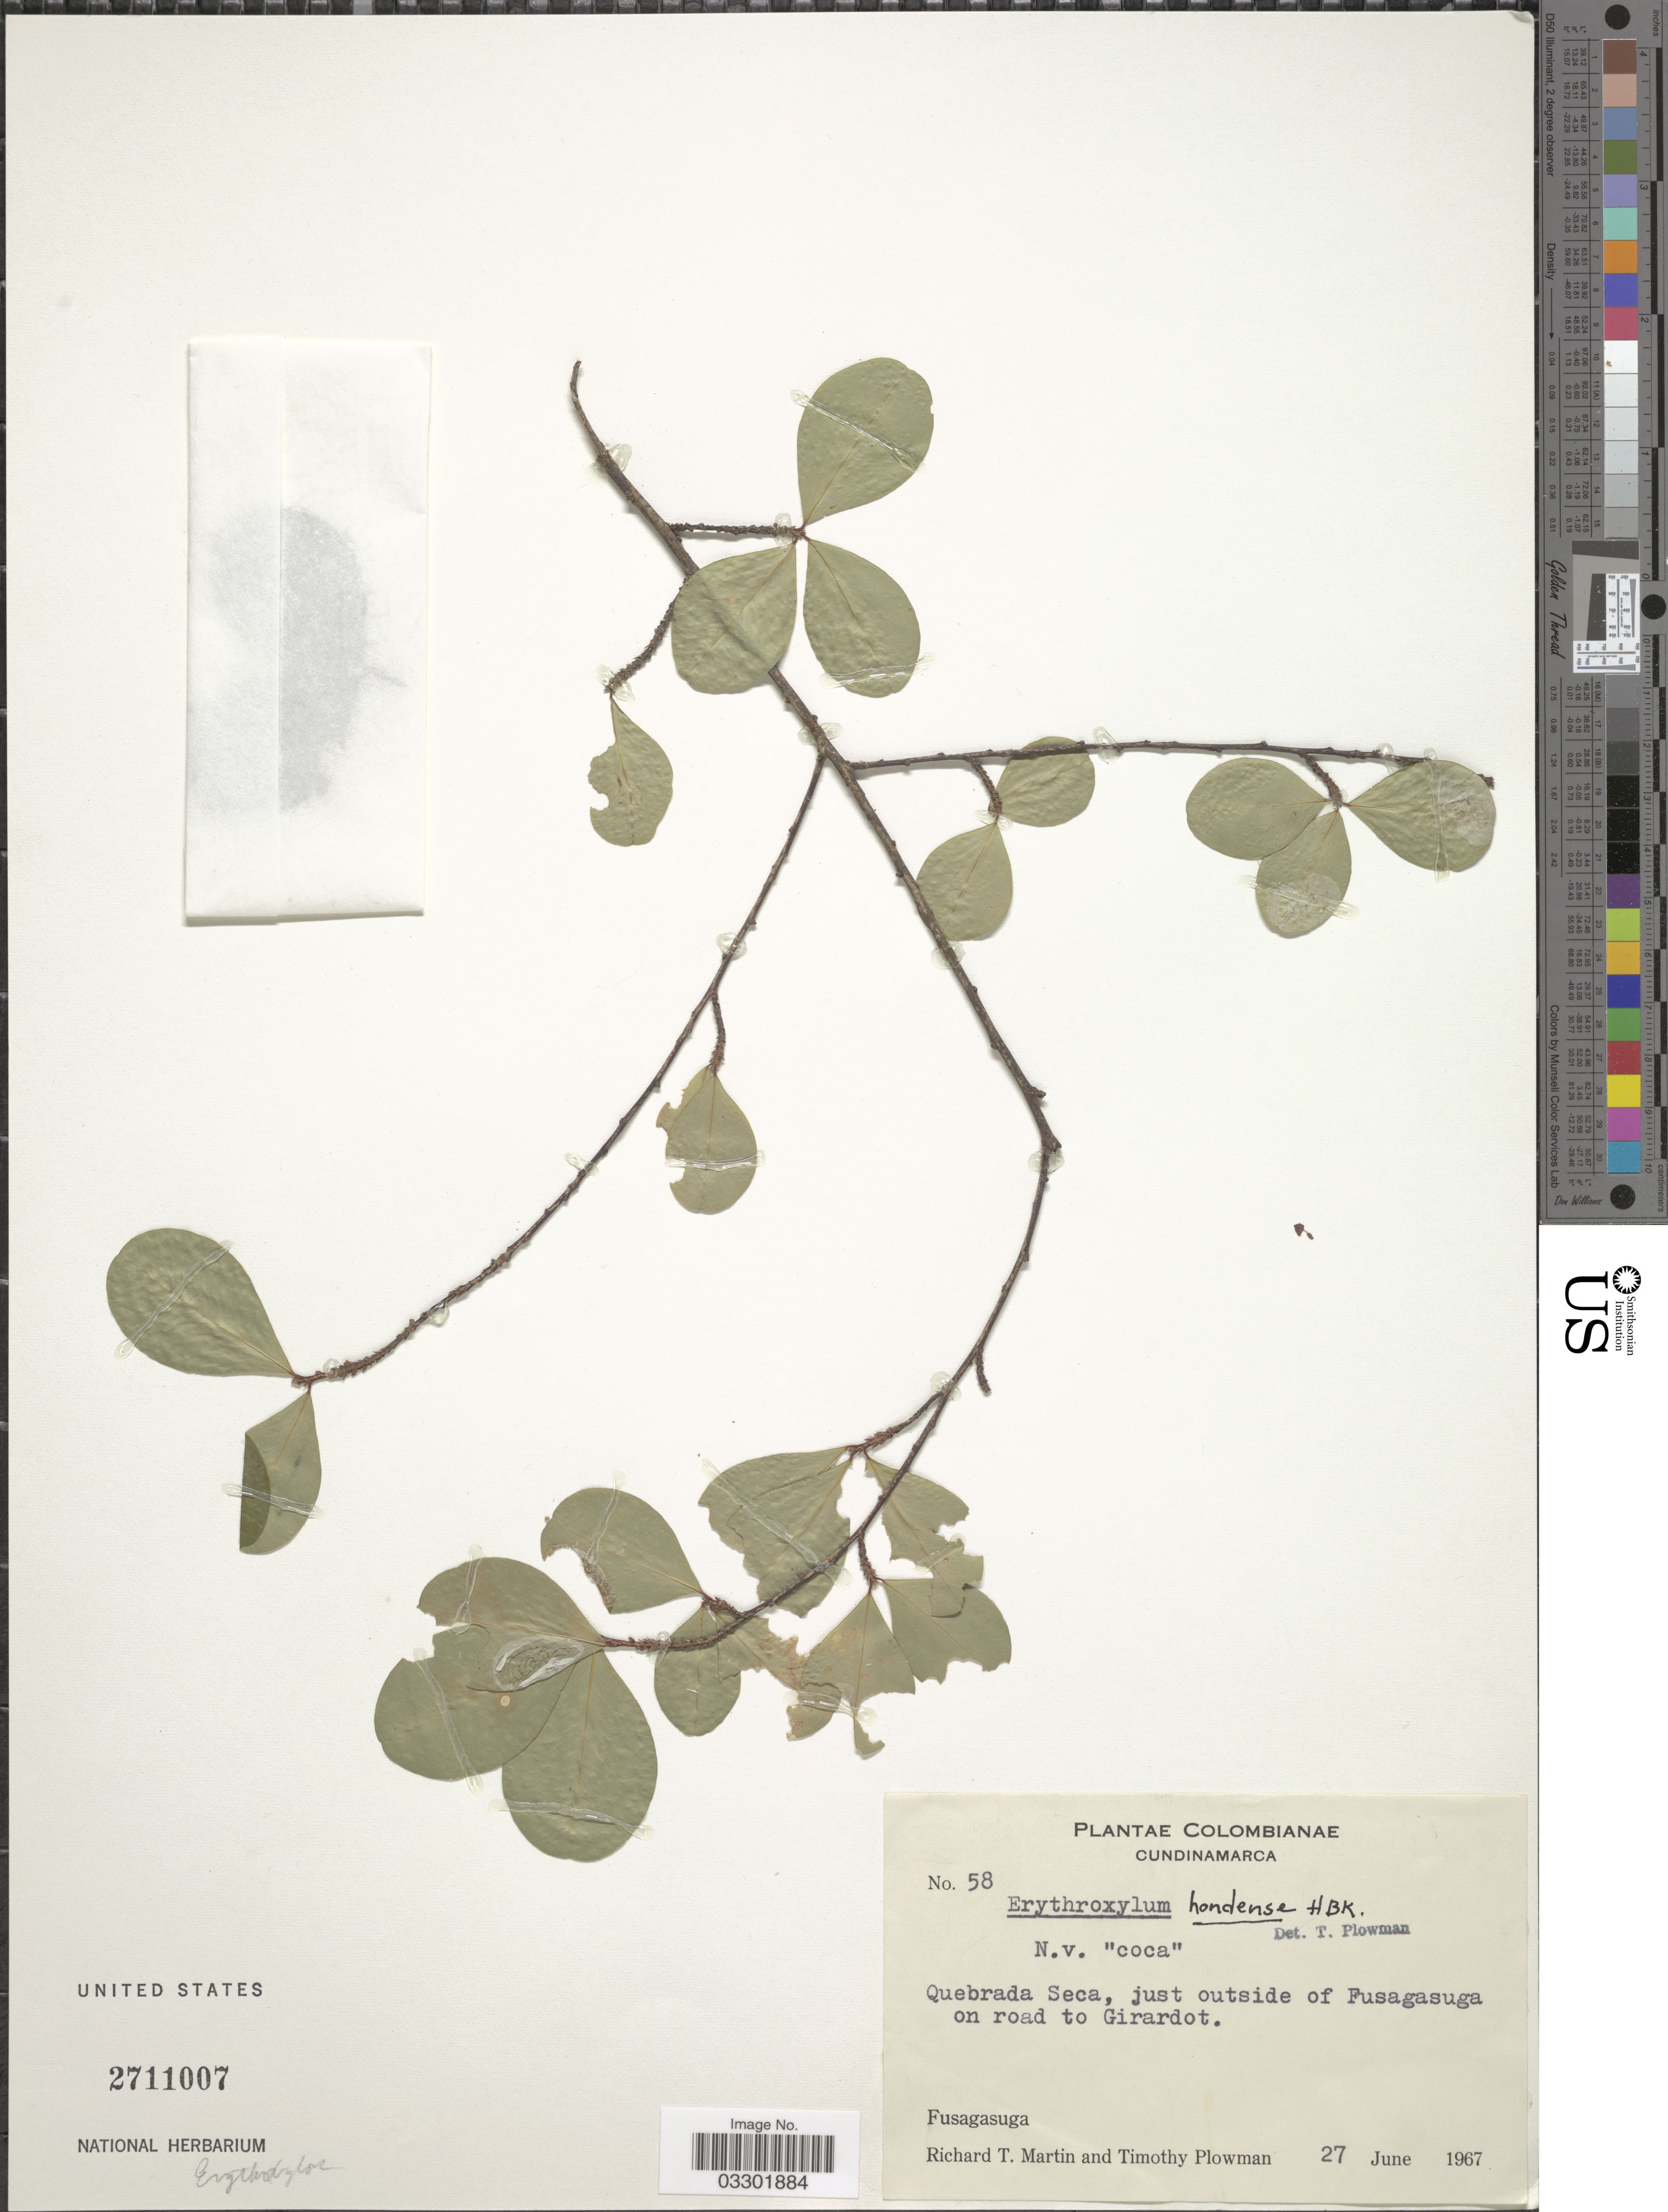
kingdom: Plantae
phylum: Tracheophyta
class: Magnoliopsida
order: Malpighiales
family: Erythroxylaceae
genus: Erythroxylum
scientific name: Erythroxylum hondense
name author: Kunth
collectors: R. T. Martin & T. Plowman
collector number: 58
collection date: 1967-06-27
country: Colombia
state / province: Cundinamarca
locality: Quebrada Seca, just outside of Fusagasuga on road to Girardot/ Fusagasuga.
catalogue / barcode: US 2711007